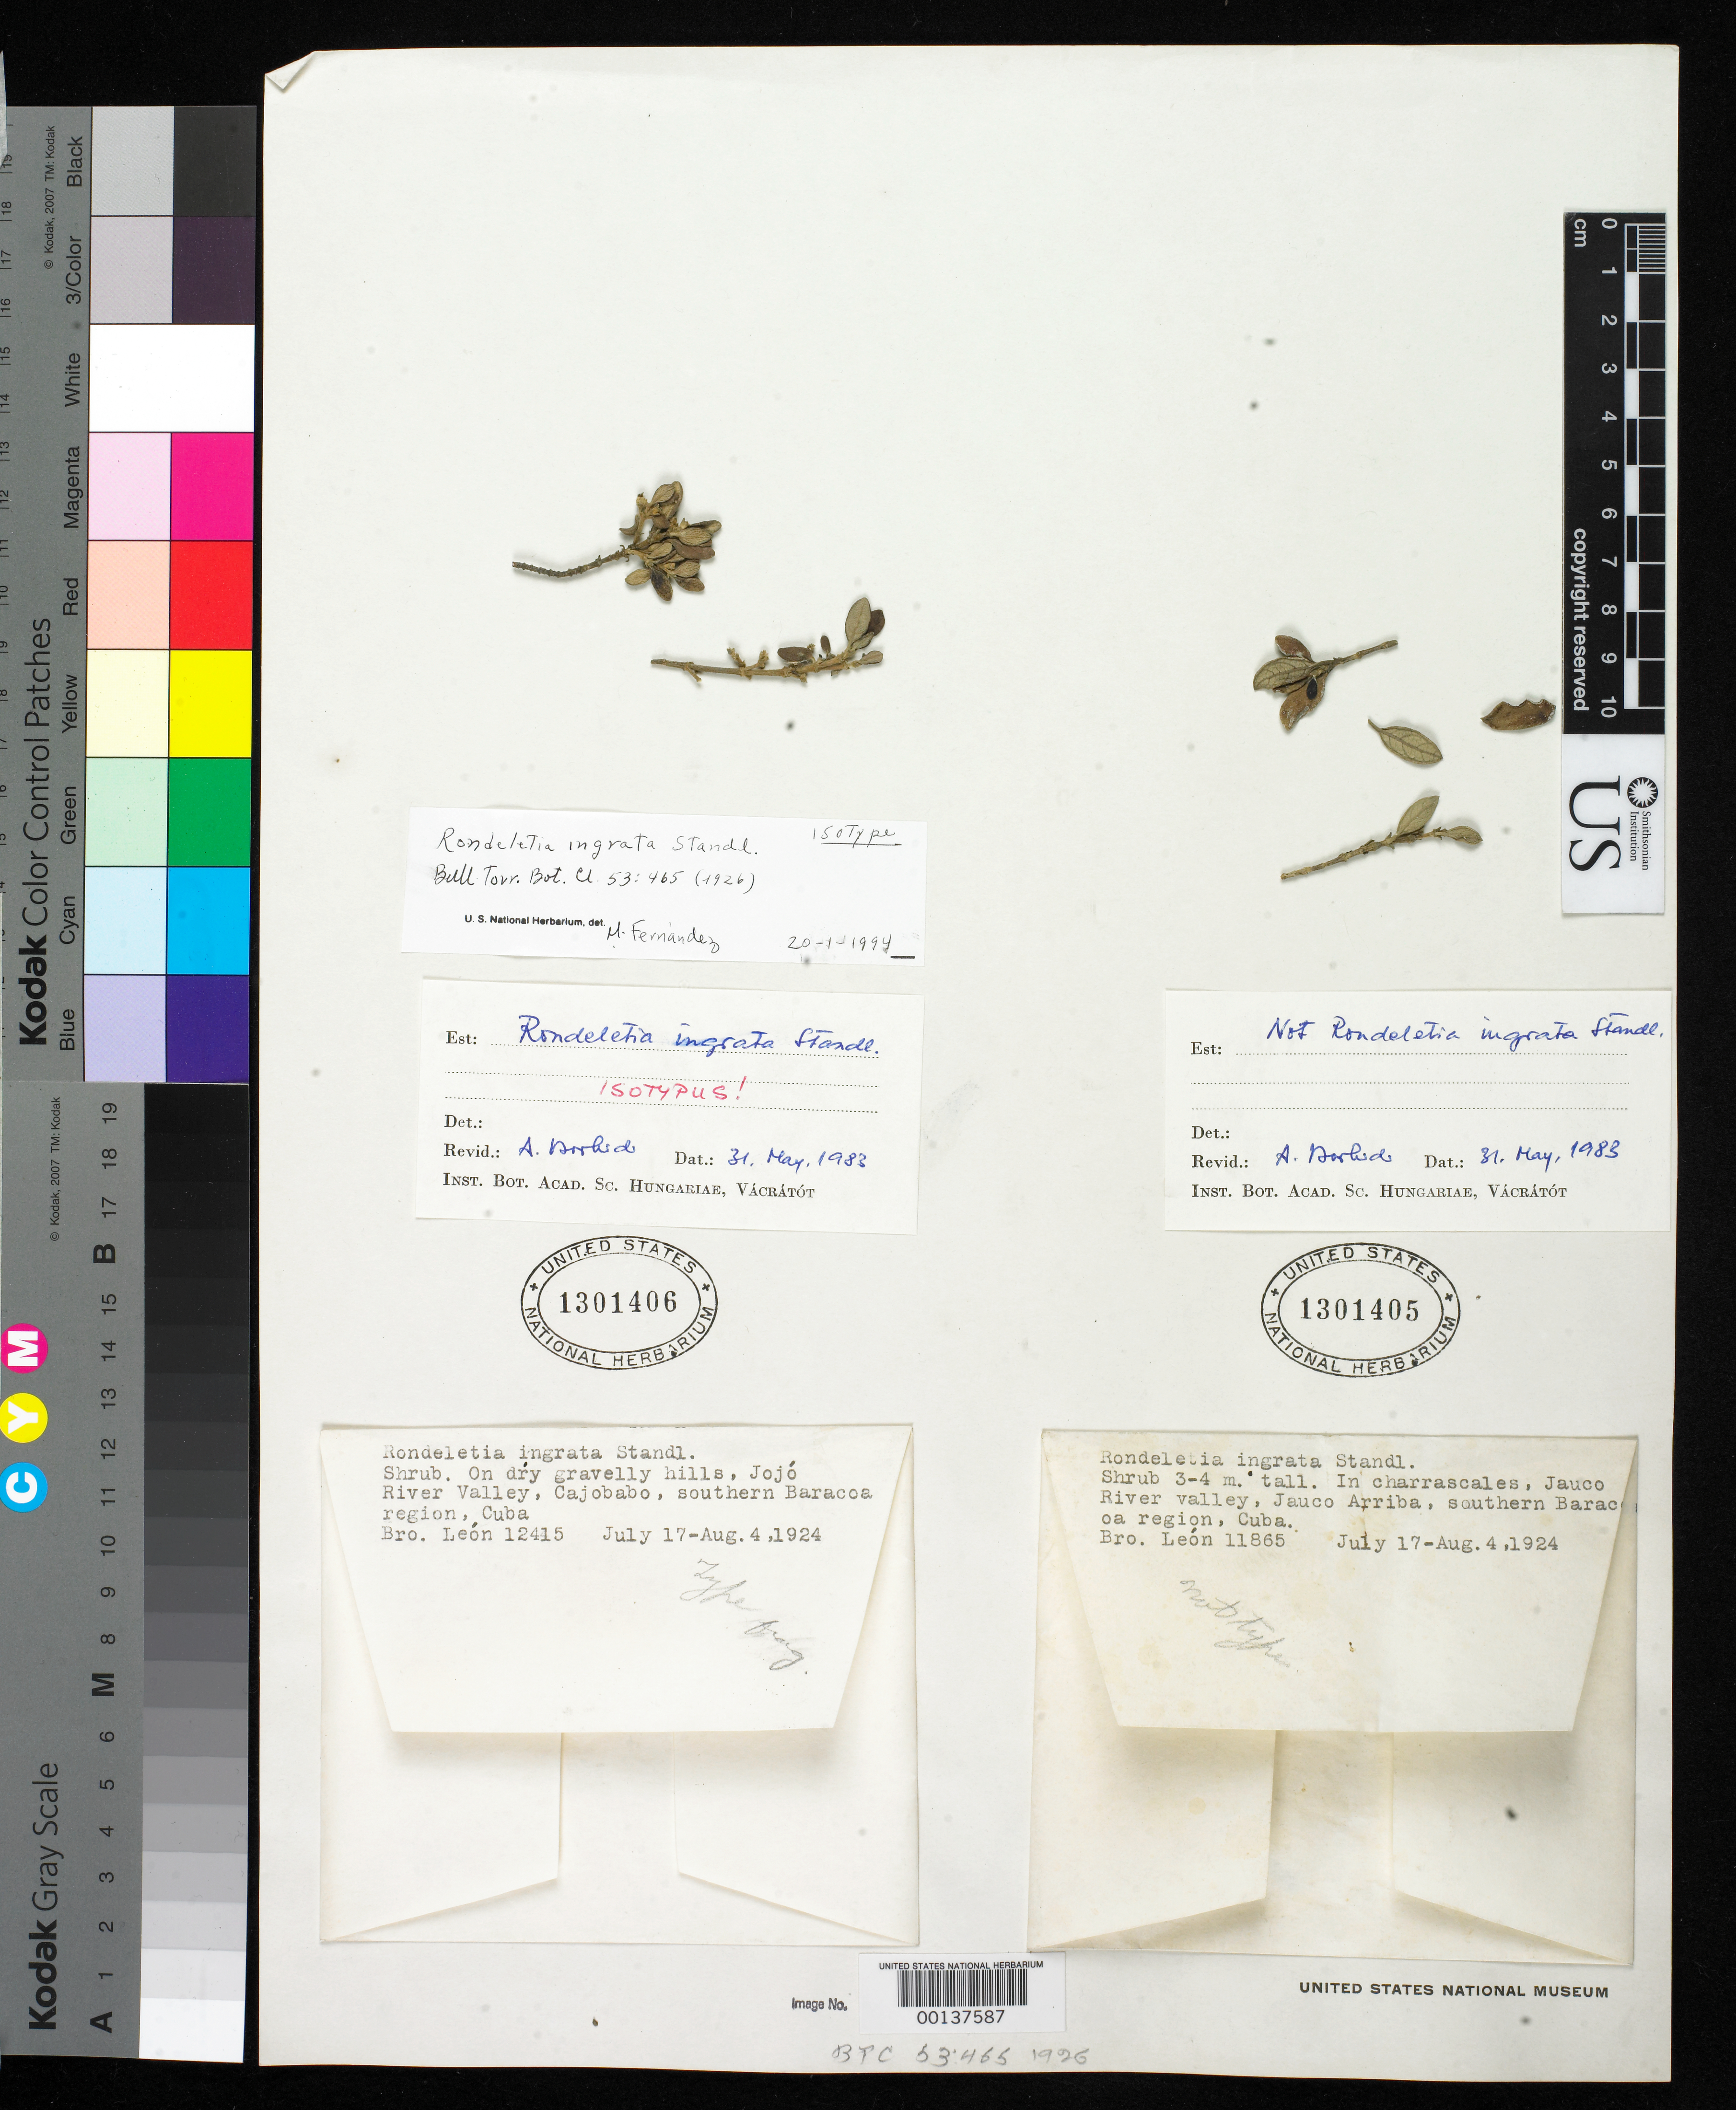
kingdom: Plantae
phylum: Tracheophyta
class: Magnoliopsida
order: Gentianales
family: Rubiaceae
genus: Rondeletia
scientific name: Rondeletia ingrata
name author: Standl.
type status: Type Fragment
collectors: Bro. León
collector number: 12415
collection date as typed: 17 Jul 1924 to 04 Aug 1924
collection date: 1924-07-17/1924-08-04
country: Cuba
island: Greater Antilles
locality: Jojo River valley, cajobabo, southern Baracoa region.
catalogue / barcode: US 1301406